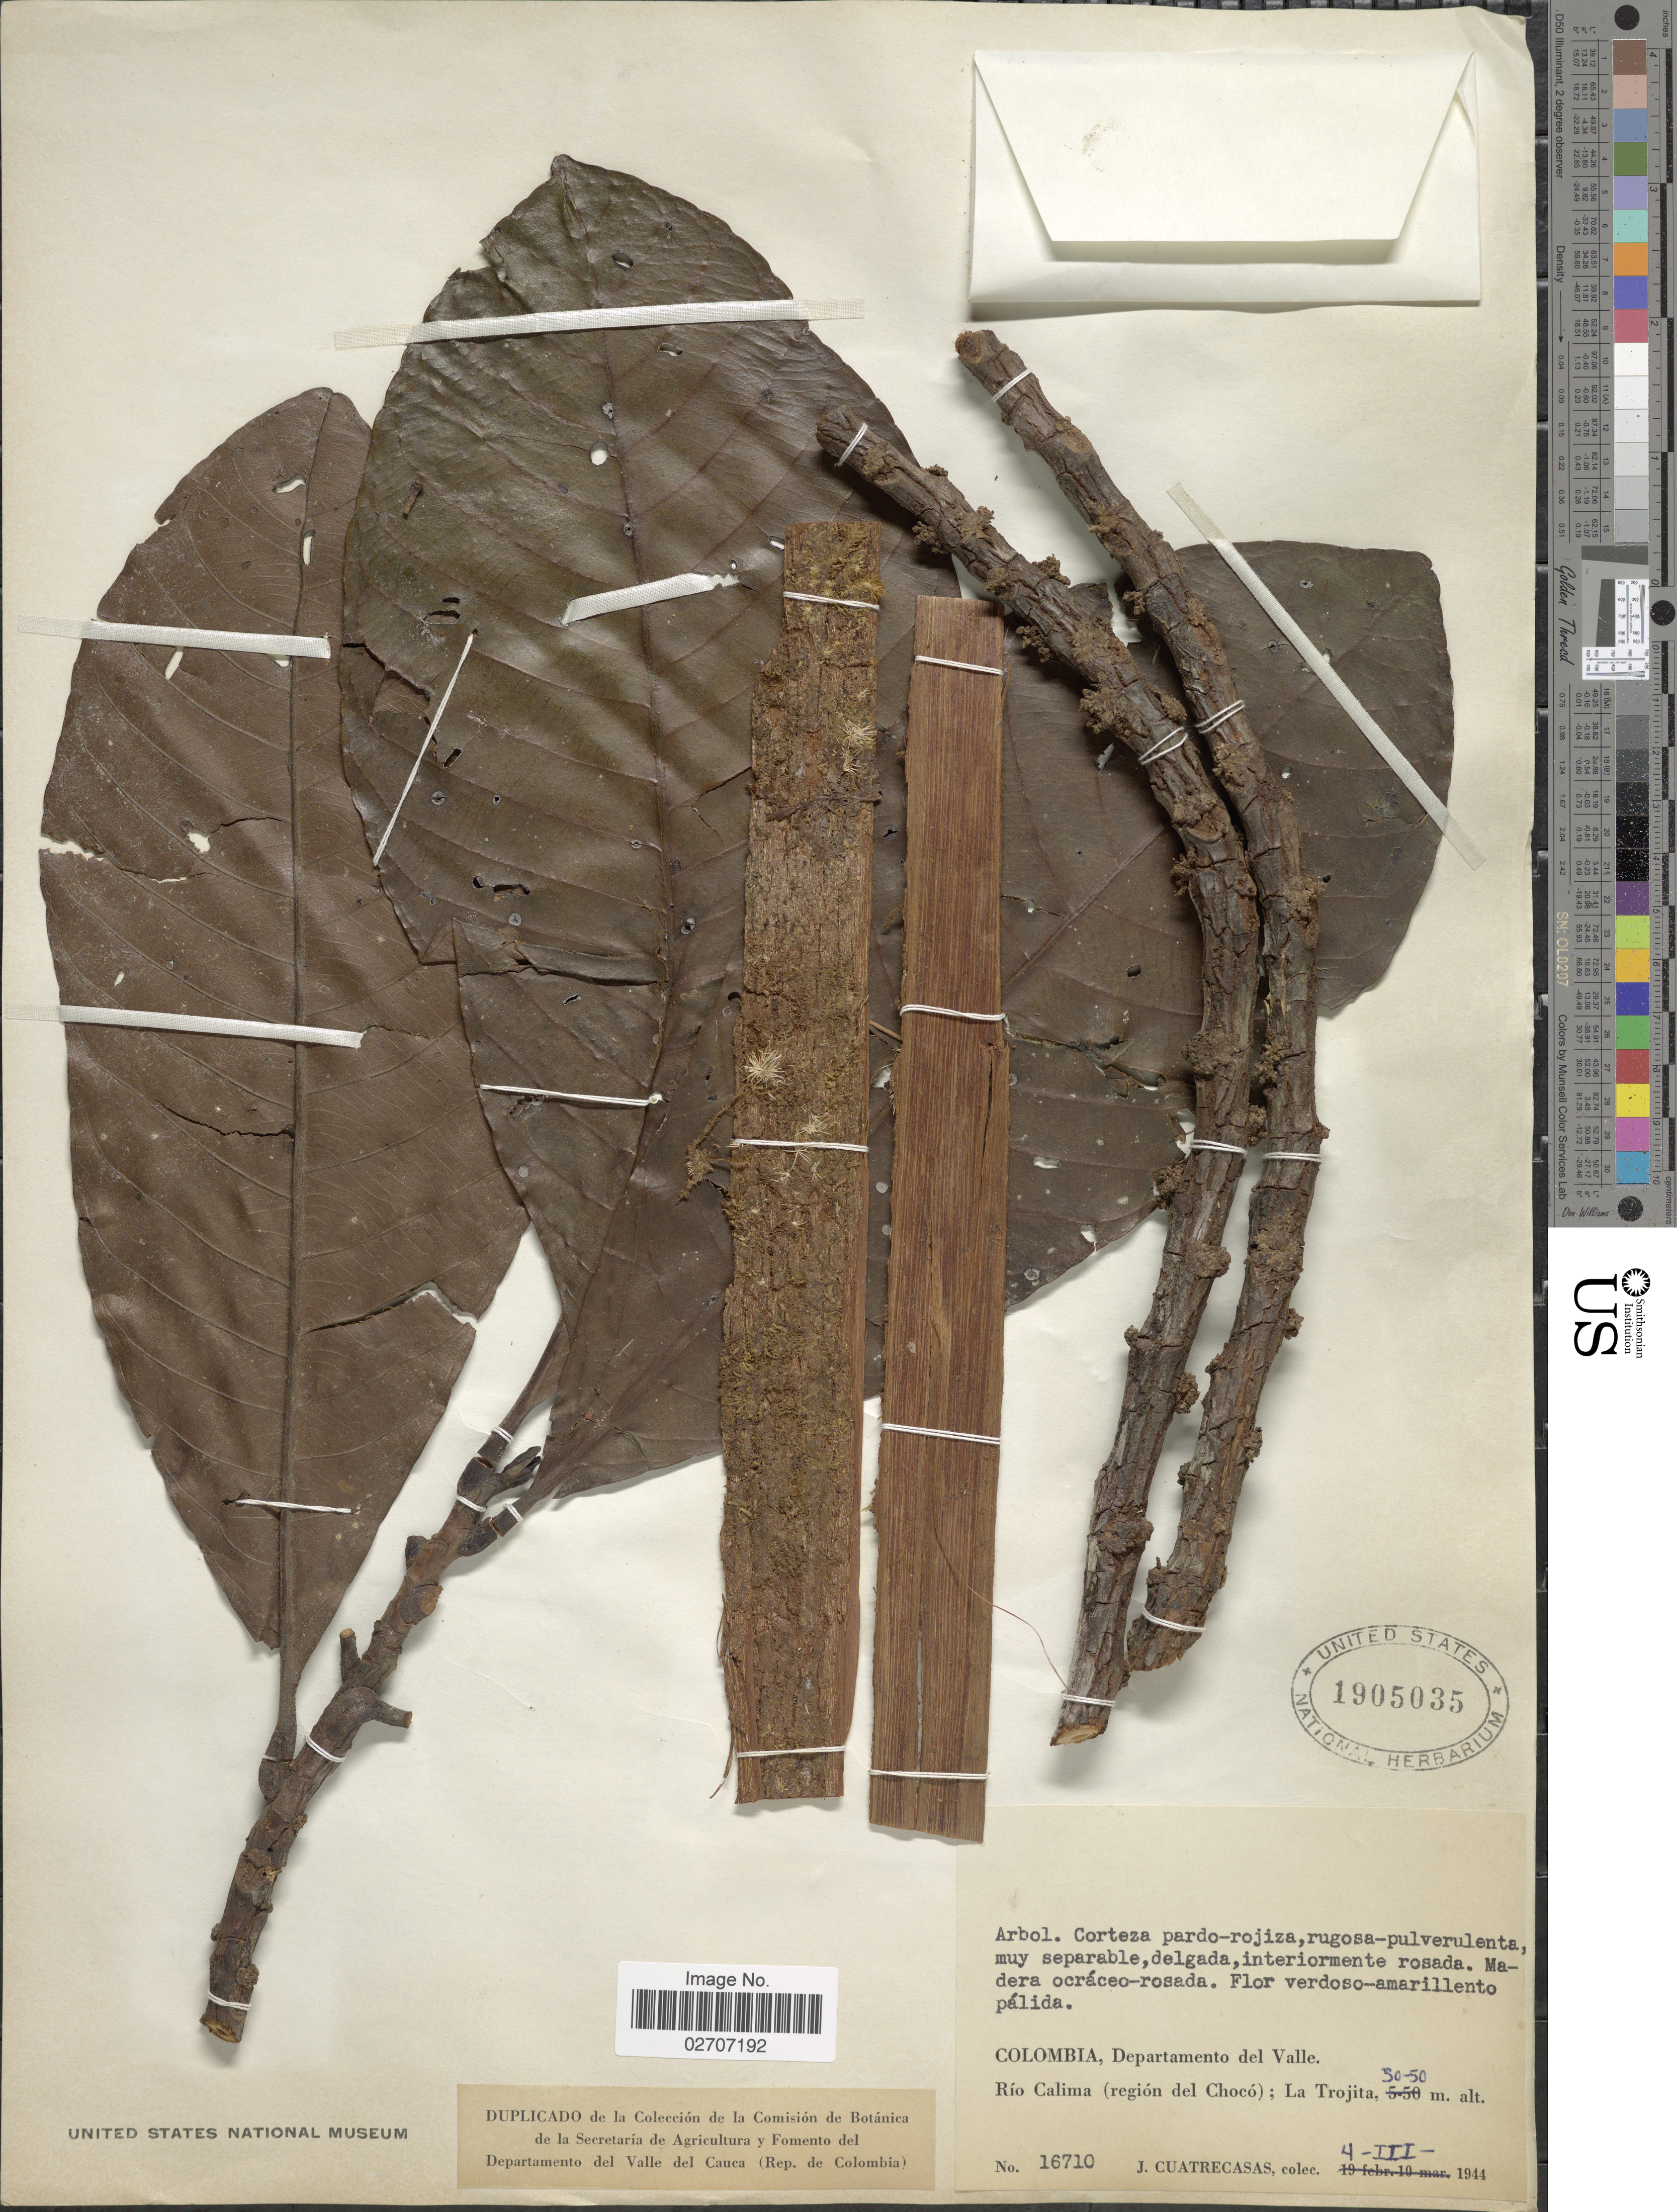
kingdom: Plantae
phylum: Tracheophyta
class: Magnoliopsida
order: Ericales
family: Sapotaceae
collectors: J. Cuatrecasas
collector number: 16710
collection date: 1944-03-04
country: Colombia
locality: Colombia, Departamento del Valle, Rio Calima (region del Choco); La Trojita.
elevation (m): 30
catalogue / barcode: US 1905035